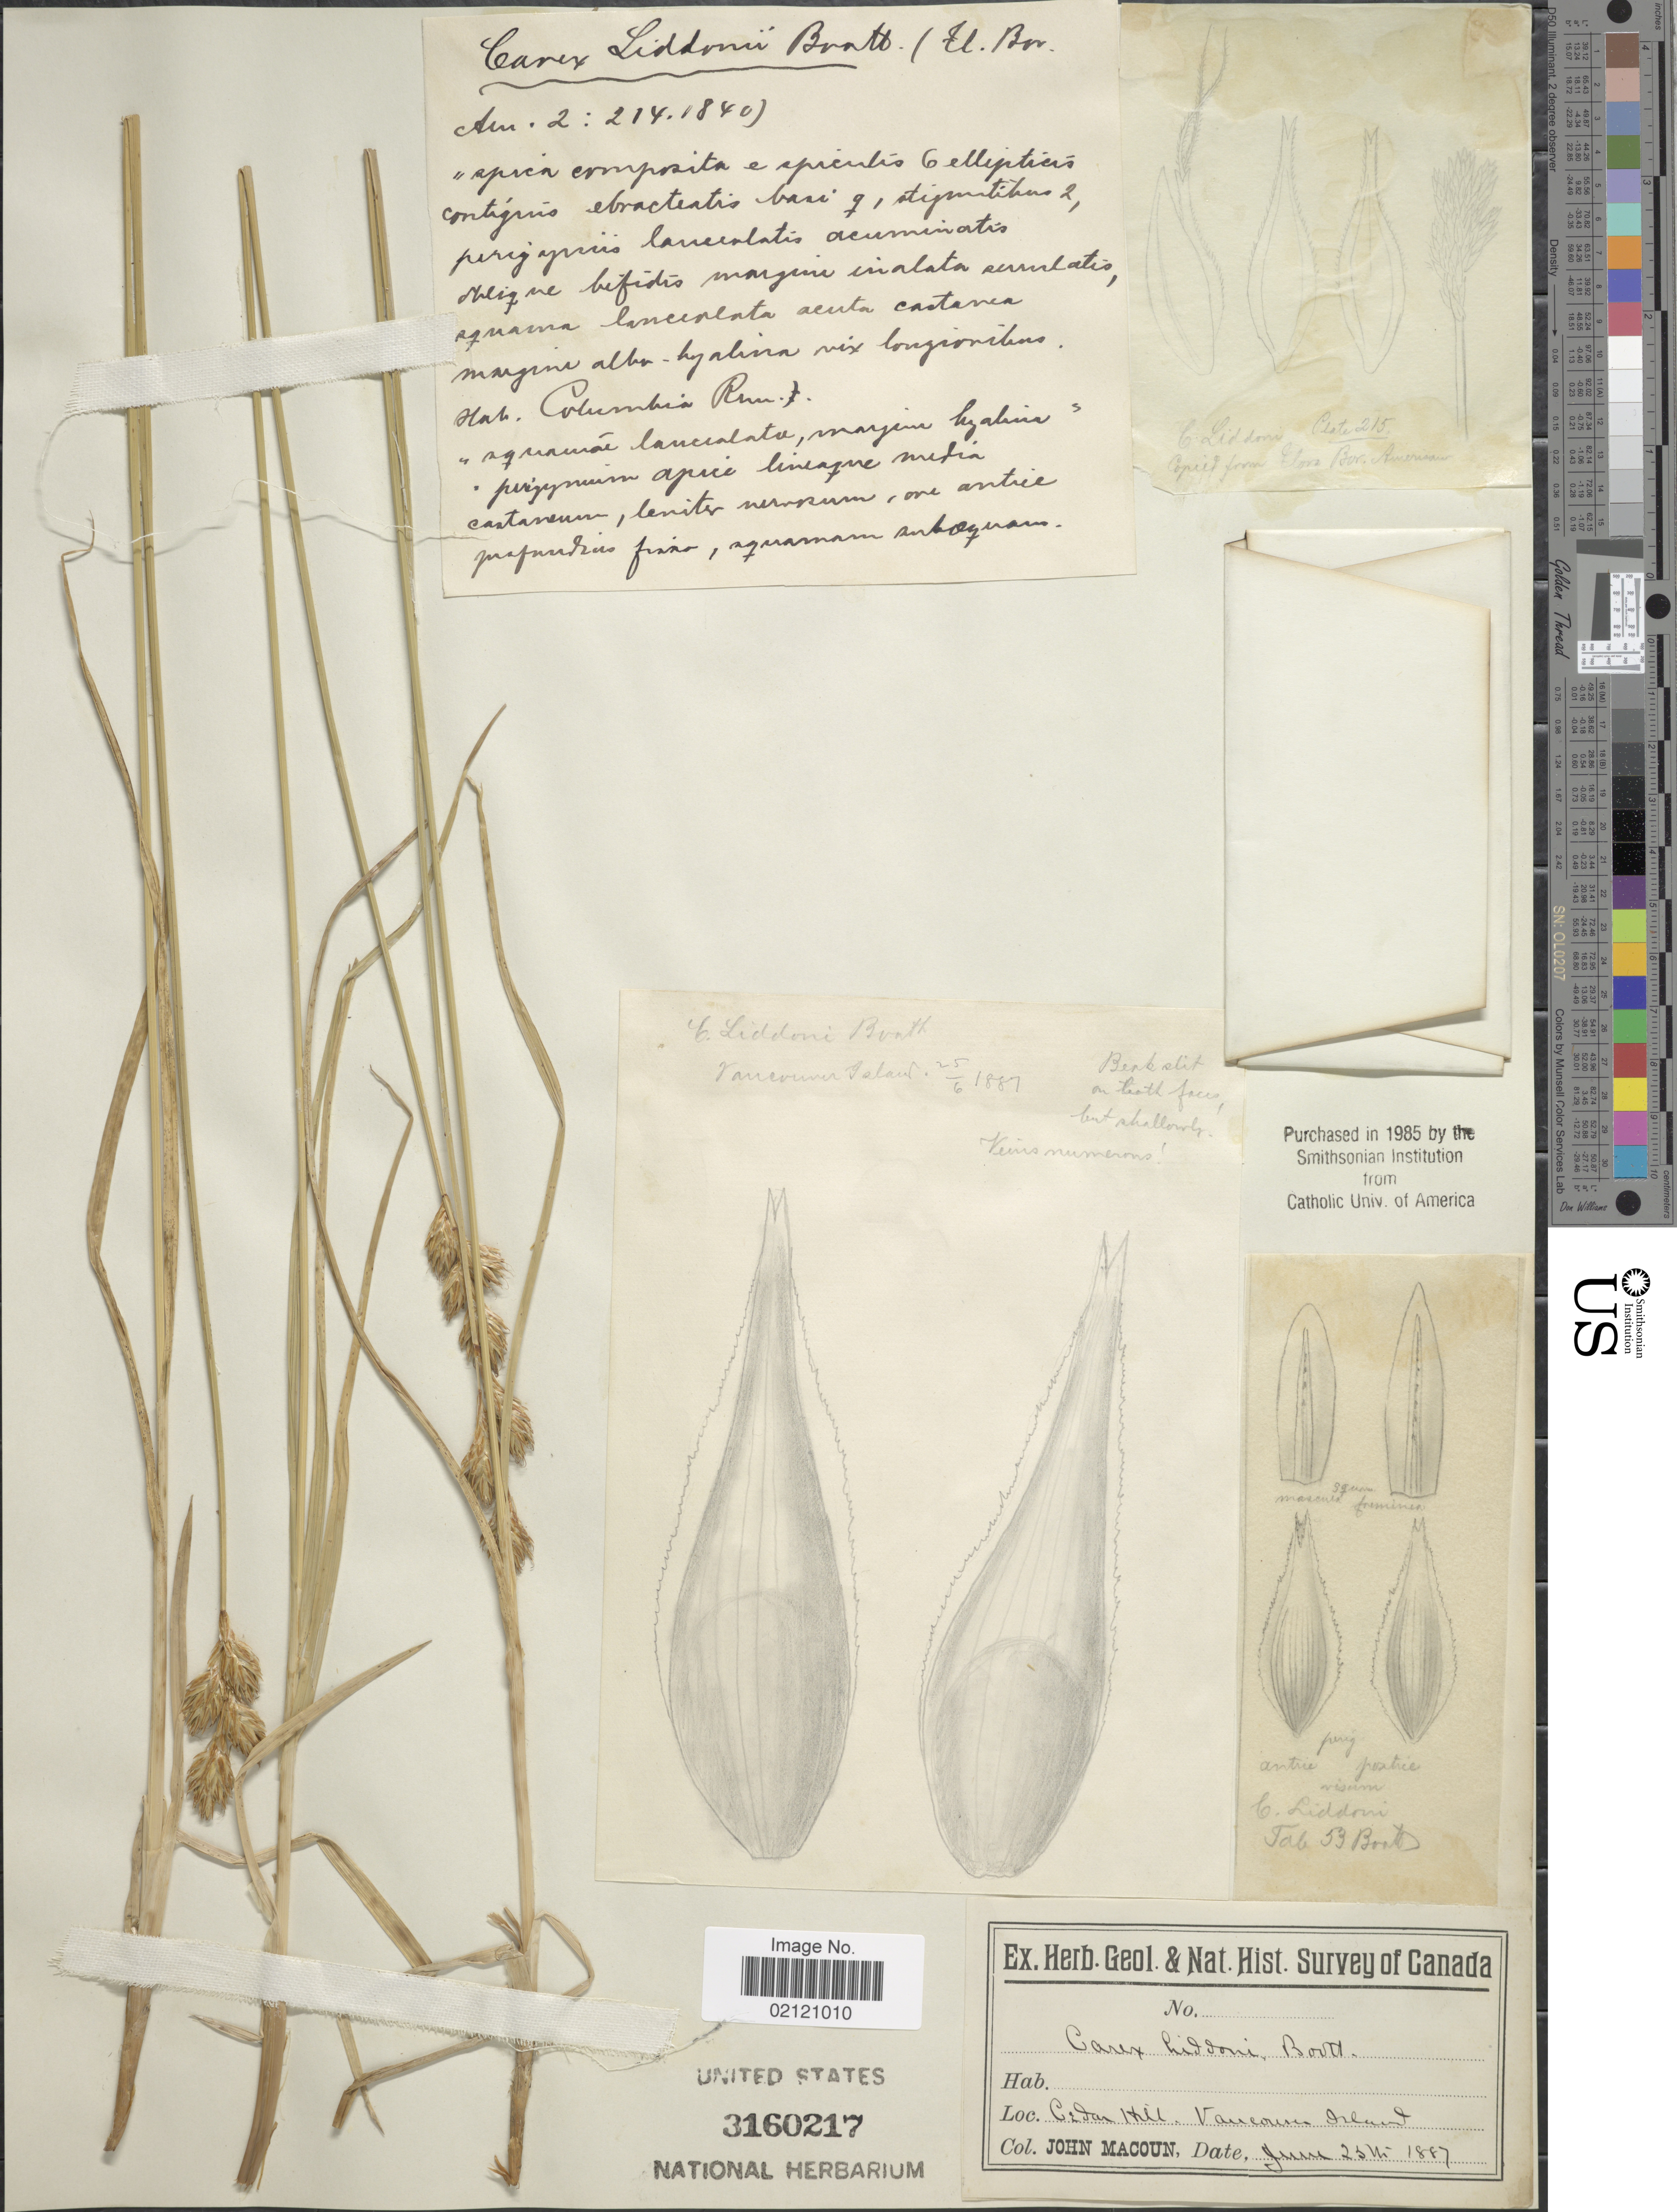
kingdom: Plantae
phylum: Tracheophyta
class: Liliopsida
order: Poales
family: Cyperaceae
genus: Carex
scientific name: Carex petasata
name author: Dewey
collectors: J. Macoun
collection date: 1887-06-25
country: Canada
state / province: British Columbia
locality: Cedar Hill, Vancouver Island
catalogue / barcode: US 3160217